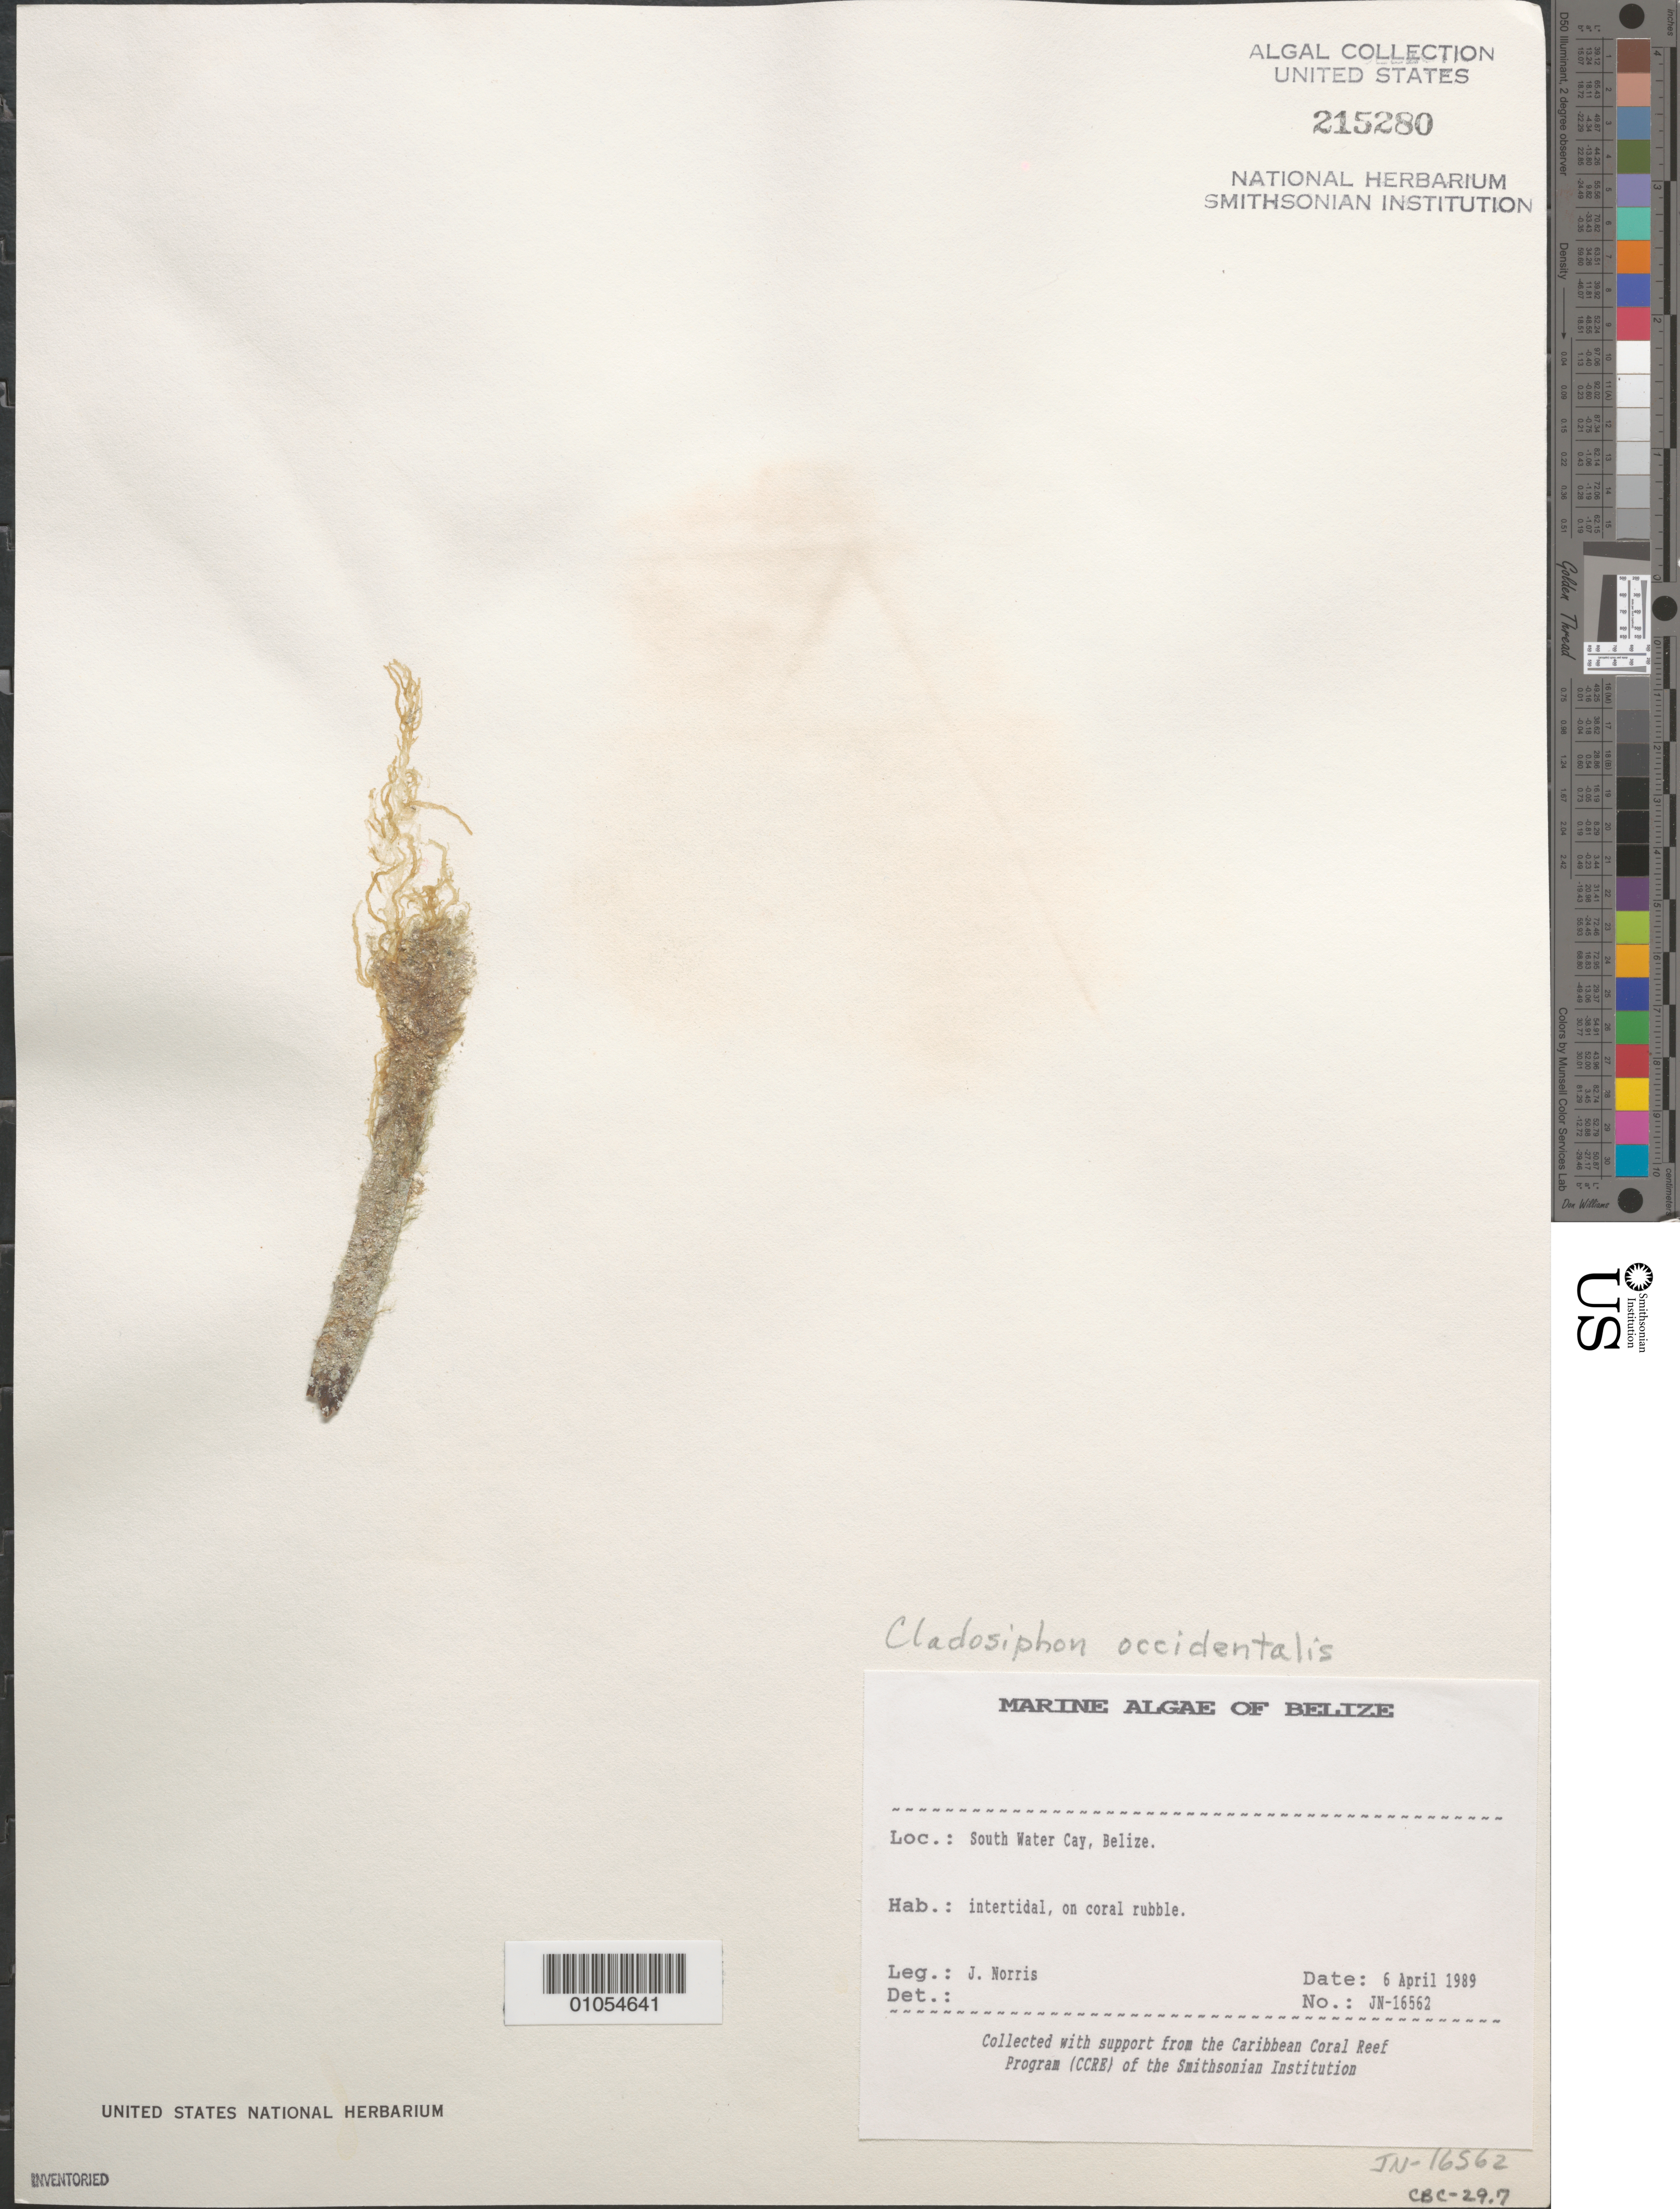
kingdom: Chromista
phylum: Ochrophyta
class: Phaeophyceae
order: Ectocarpales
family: Chordariaceae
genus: Cladosiphon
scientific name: Cladosiphon occidentalis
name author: Kylin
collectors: J. N. Norris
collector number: JN-16562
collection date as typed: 06 Apr 1989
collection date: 1989-04-06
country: Belize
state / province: Stann Creek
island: South Water Cay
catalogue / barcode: US 215280